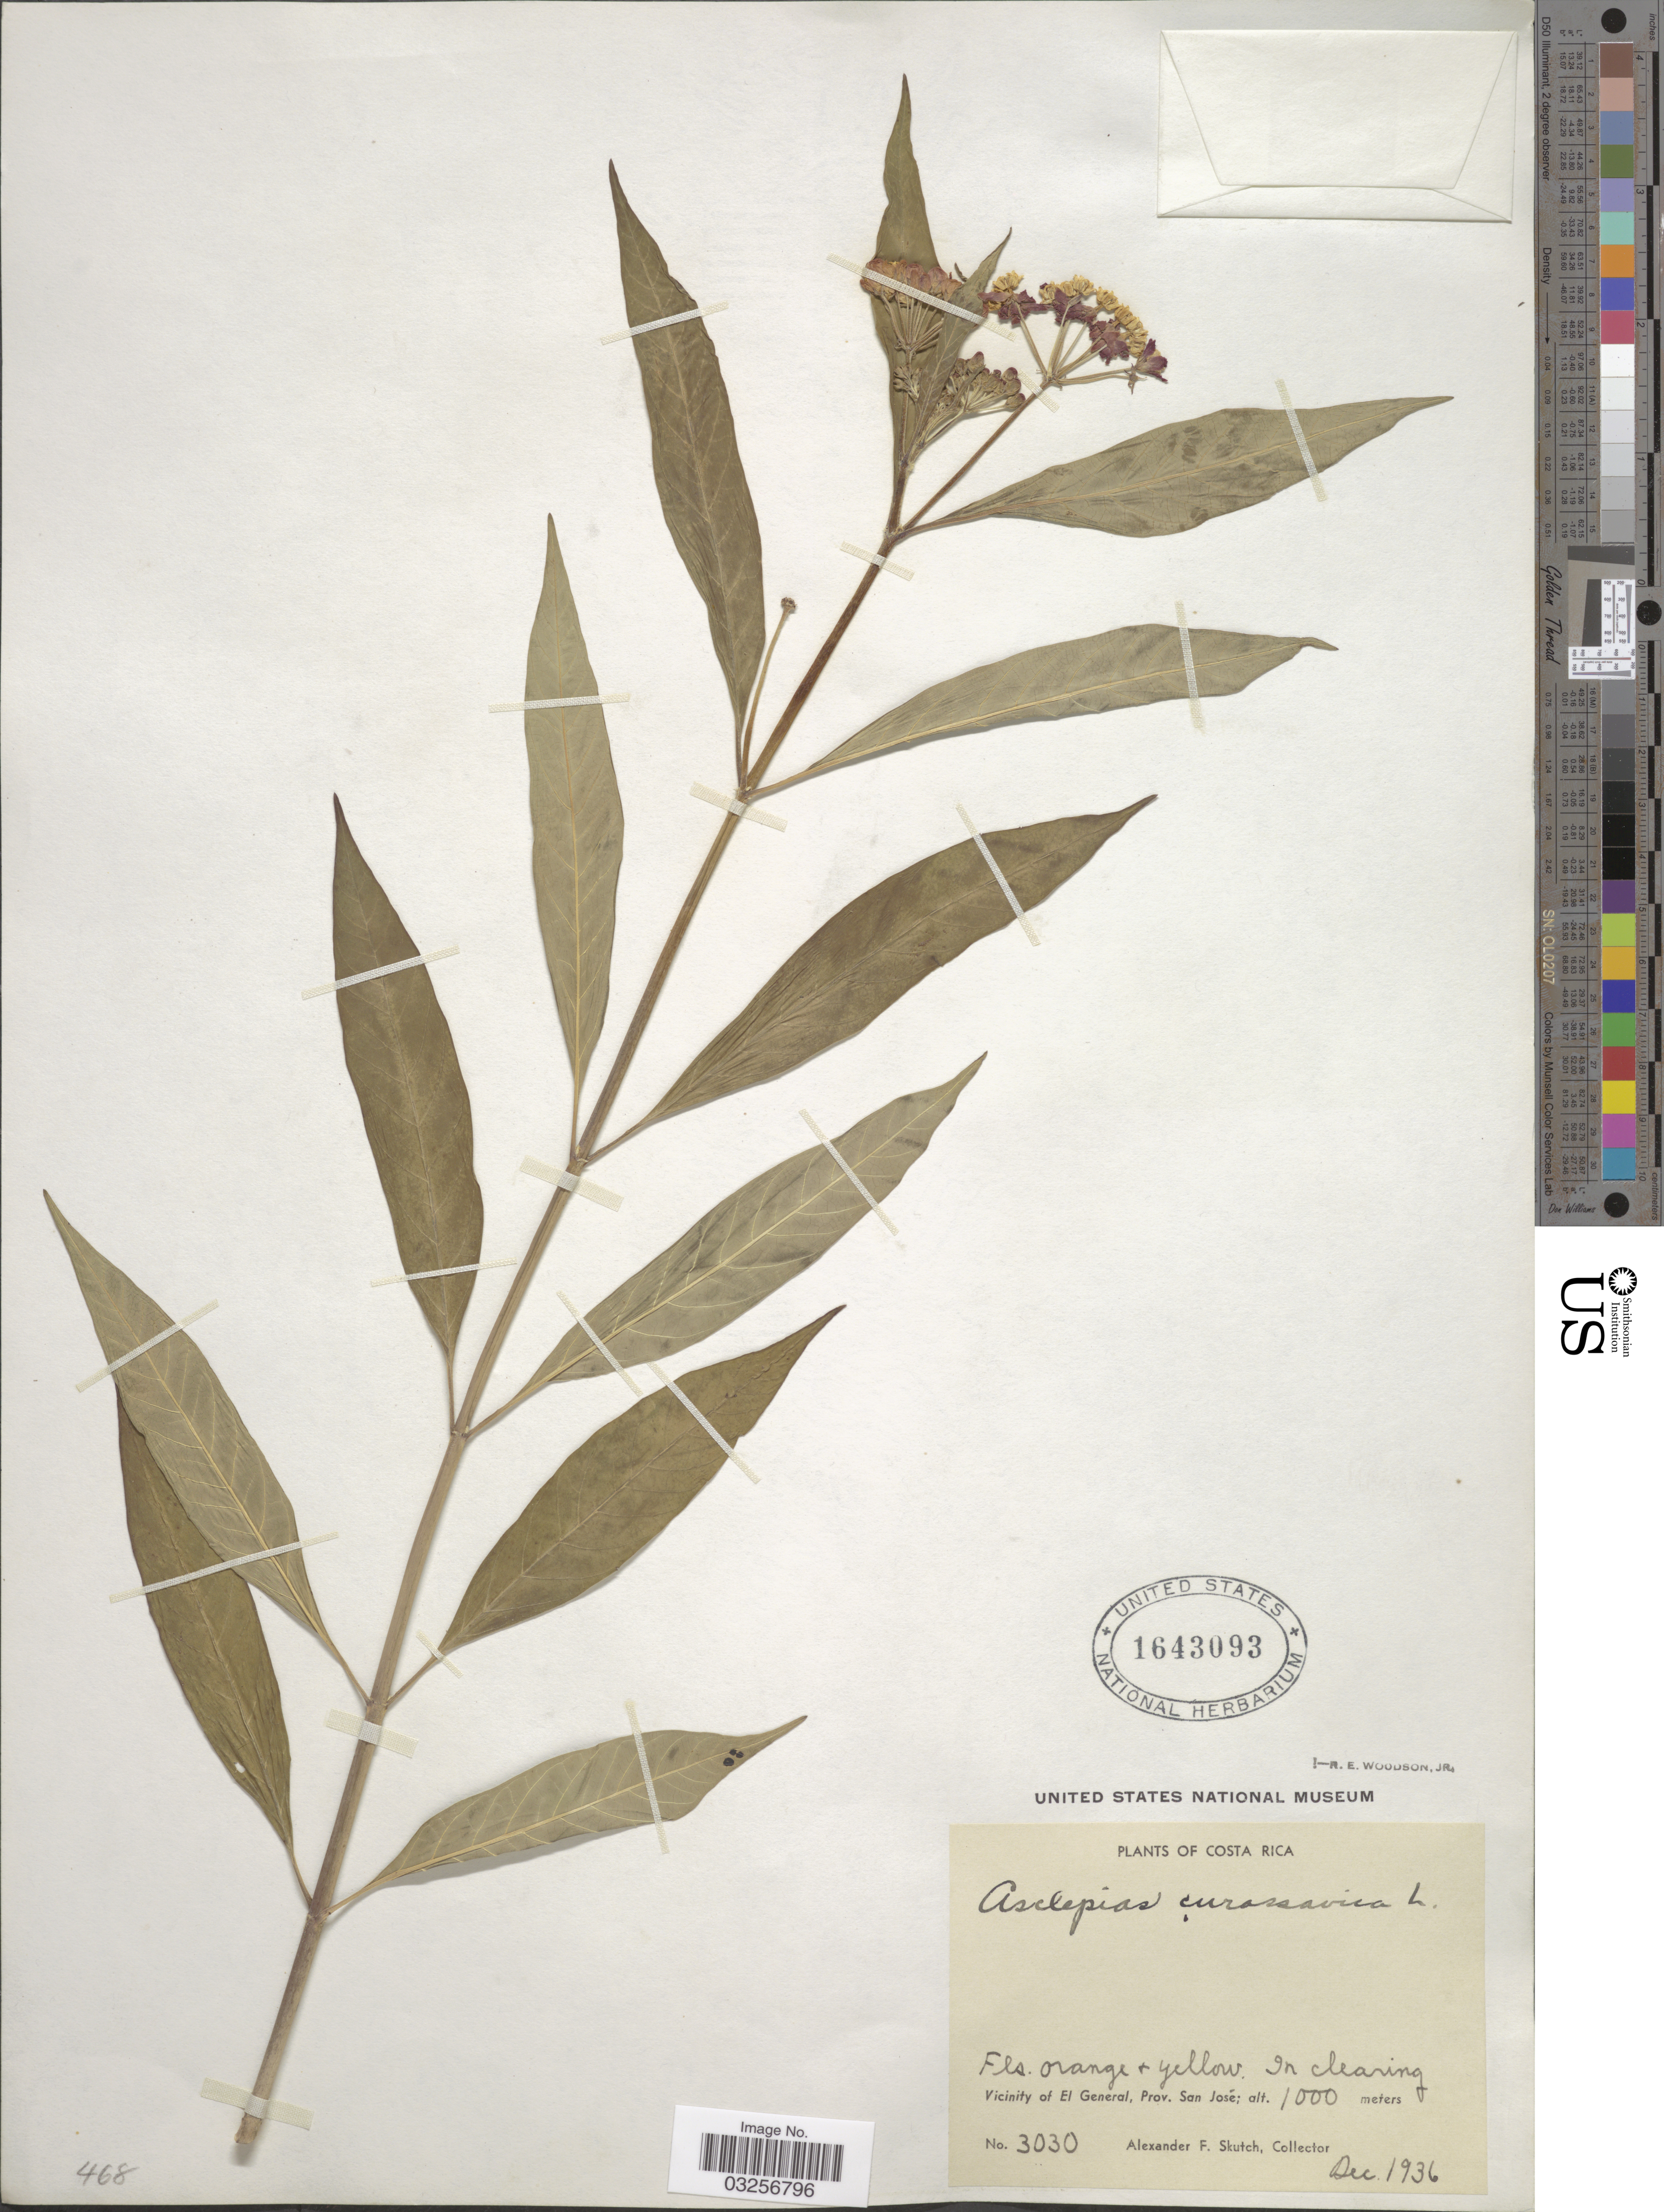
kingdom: Plantae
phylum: Tracheophyta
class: Magnoliopsida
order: Gentianales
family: Apocynaceae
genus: Asclepias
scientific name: Asclepias curassavica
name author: L.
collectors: A. F. Skutch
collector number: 3030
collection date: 1936-12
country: Costa Rica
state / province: San José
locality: Vicinity of El General.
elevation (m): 1000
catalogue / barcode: US 1643093